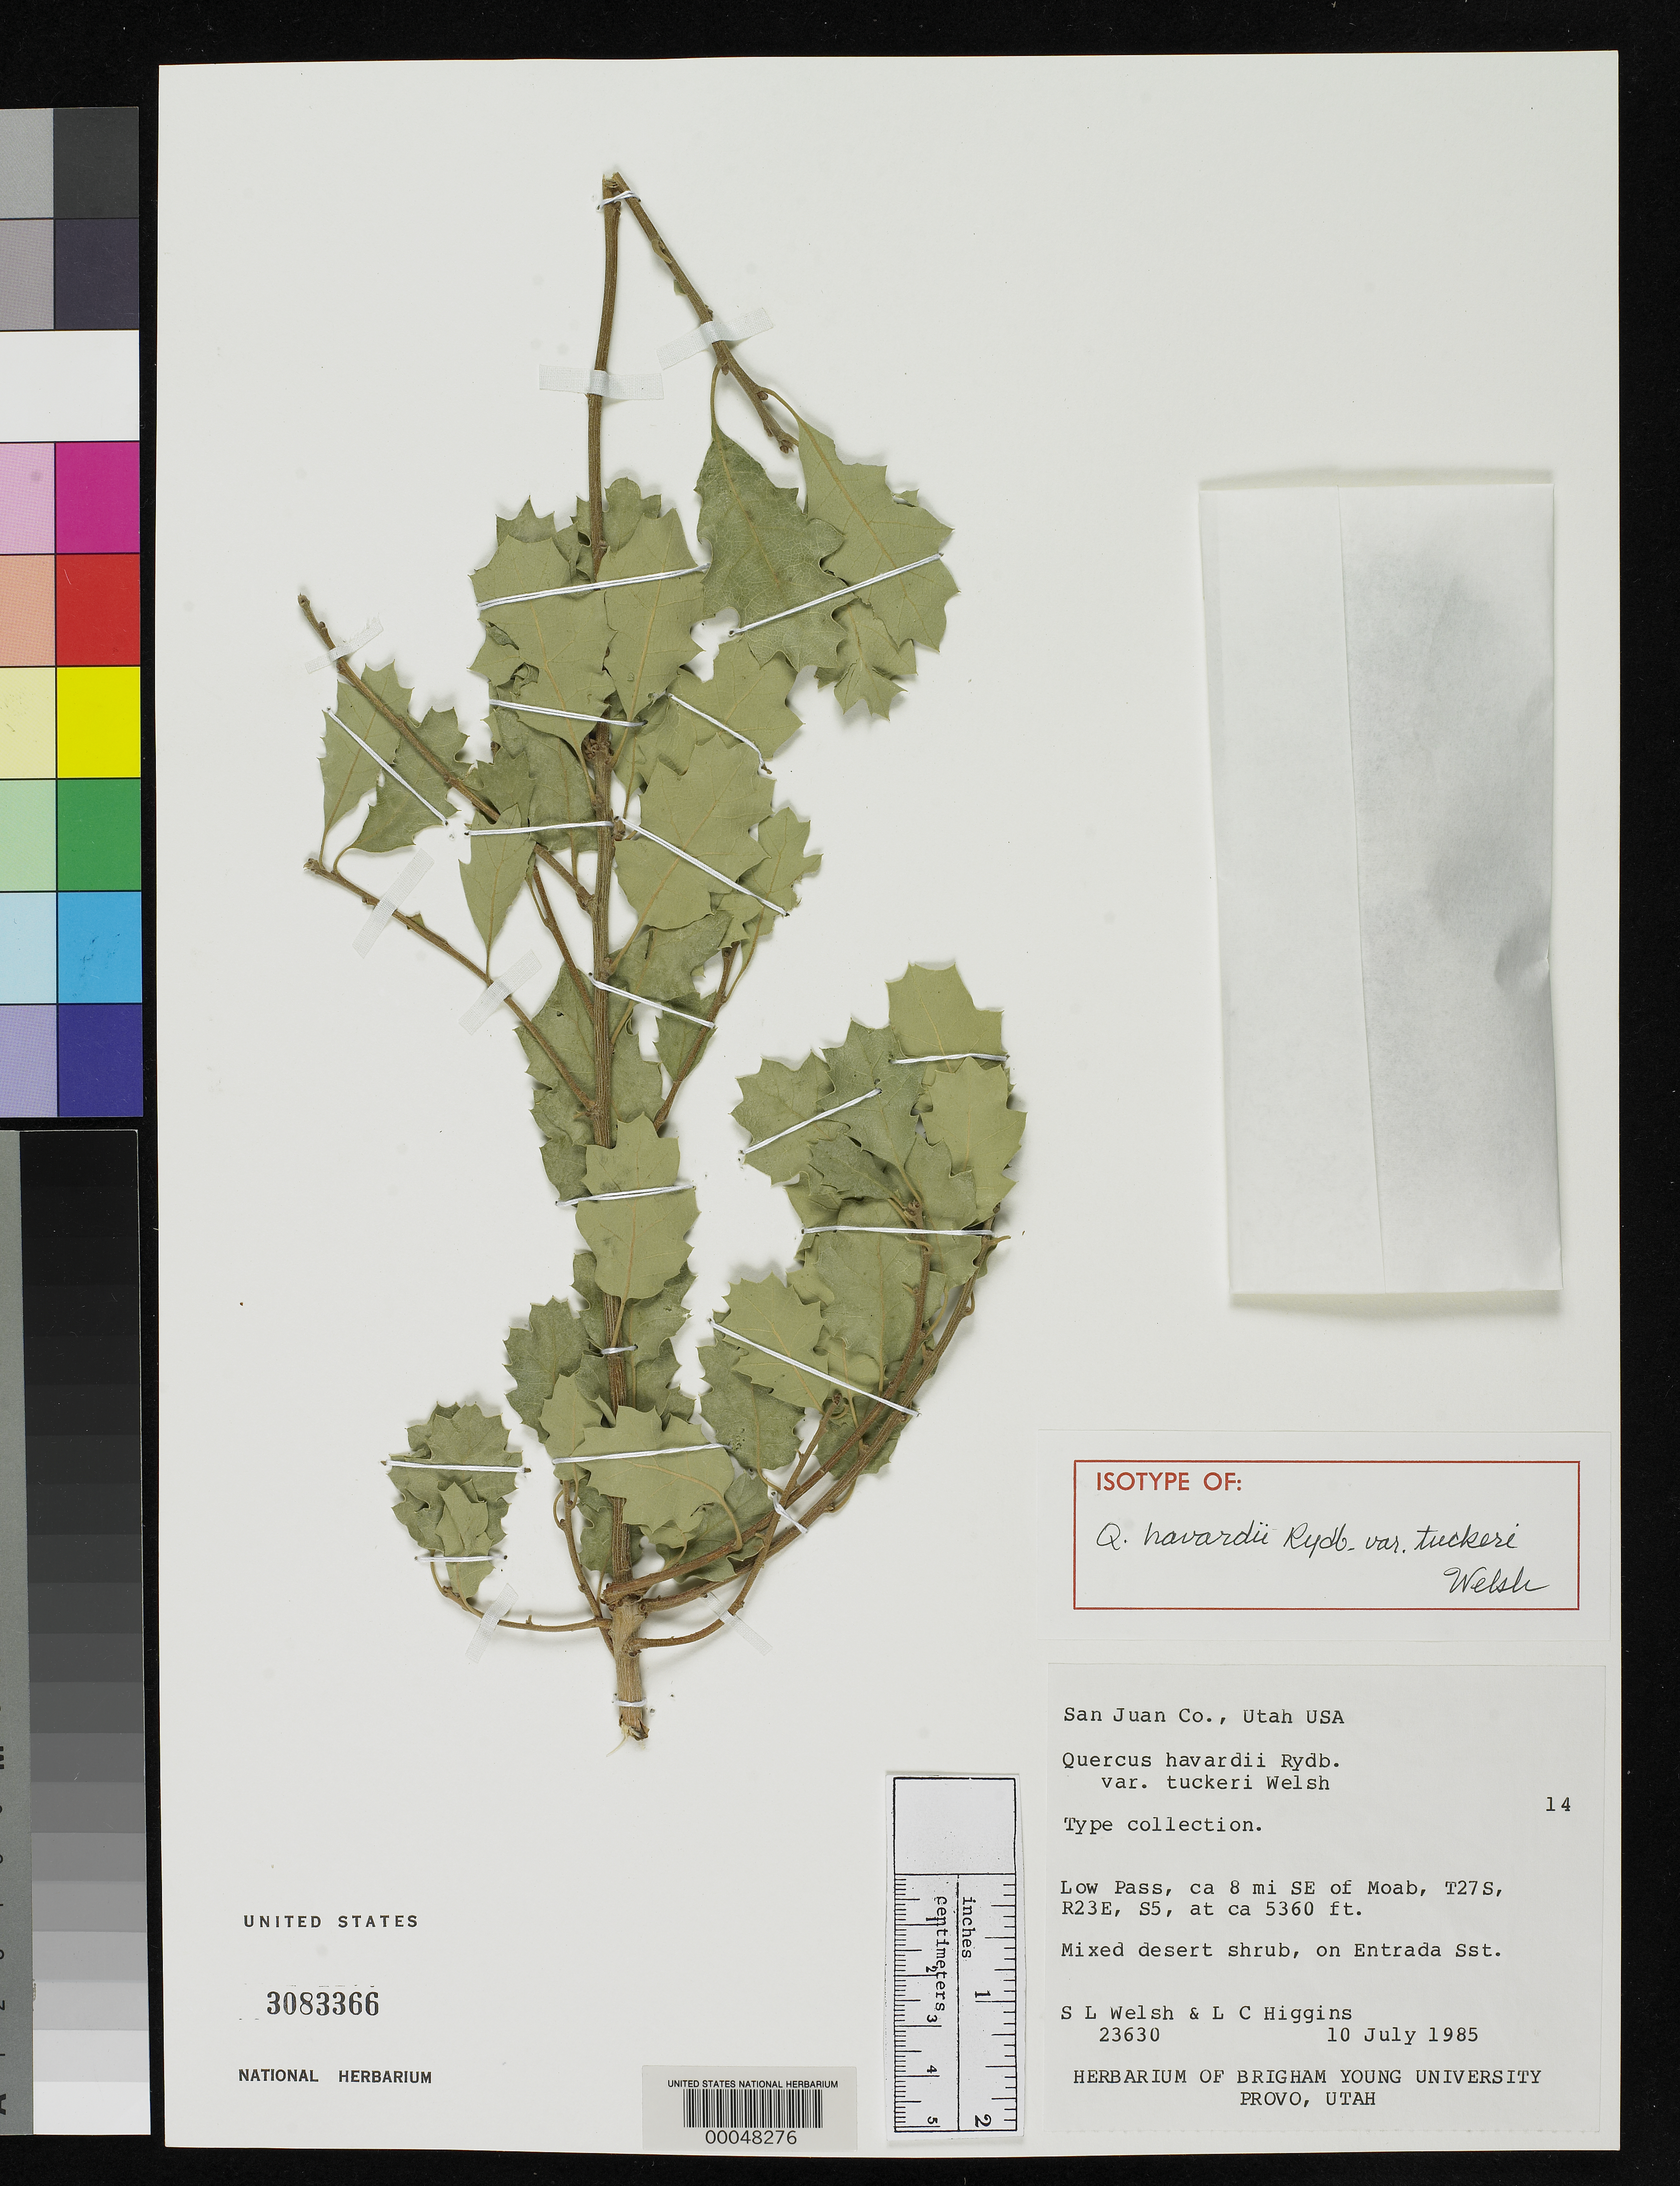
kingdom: Plantae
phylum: Tracheophyta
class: Magnoliopsida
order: Fagales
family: Fagaceae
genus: Quercus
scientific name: Quercus havardii var. tuckeri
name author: S.L. Welsh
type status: Isotype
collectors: S. Welsh & L. Higgins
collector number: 23630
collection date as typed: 10 Jul 1985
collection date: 1985-07-10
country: United States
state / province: Utah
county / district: San Juan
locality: Low pass, ca 8 mi. SE of Moab, T27S, R23E, S5.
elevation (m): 1634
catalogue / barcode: US 3083366